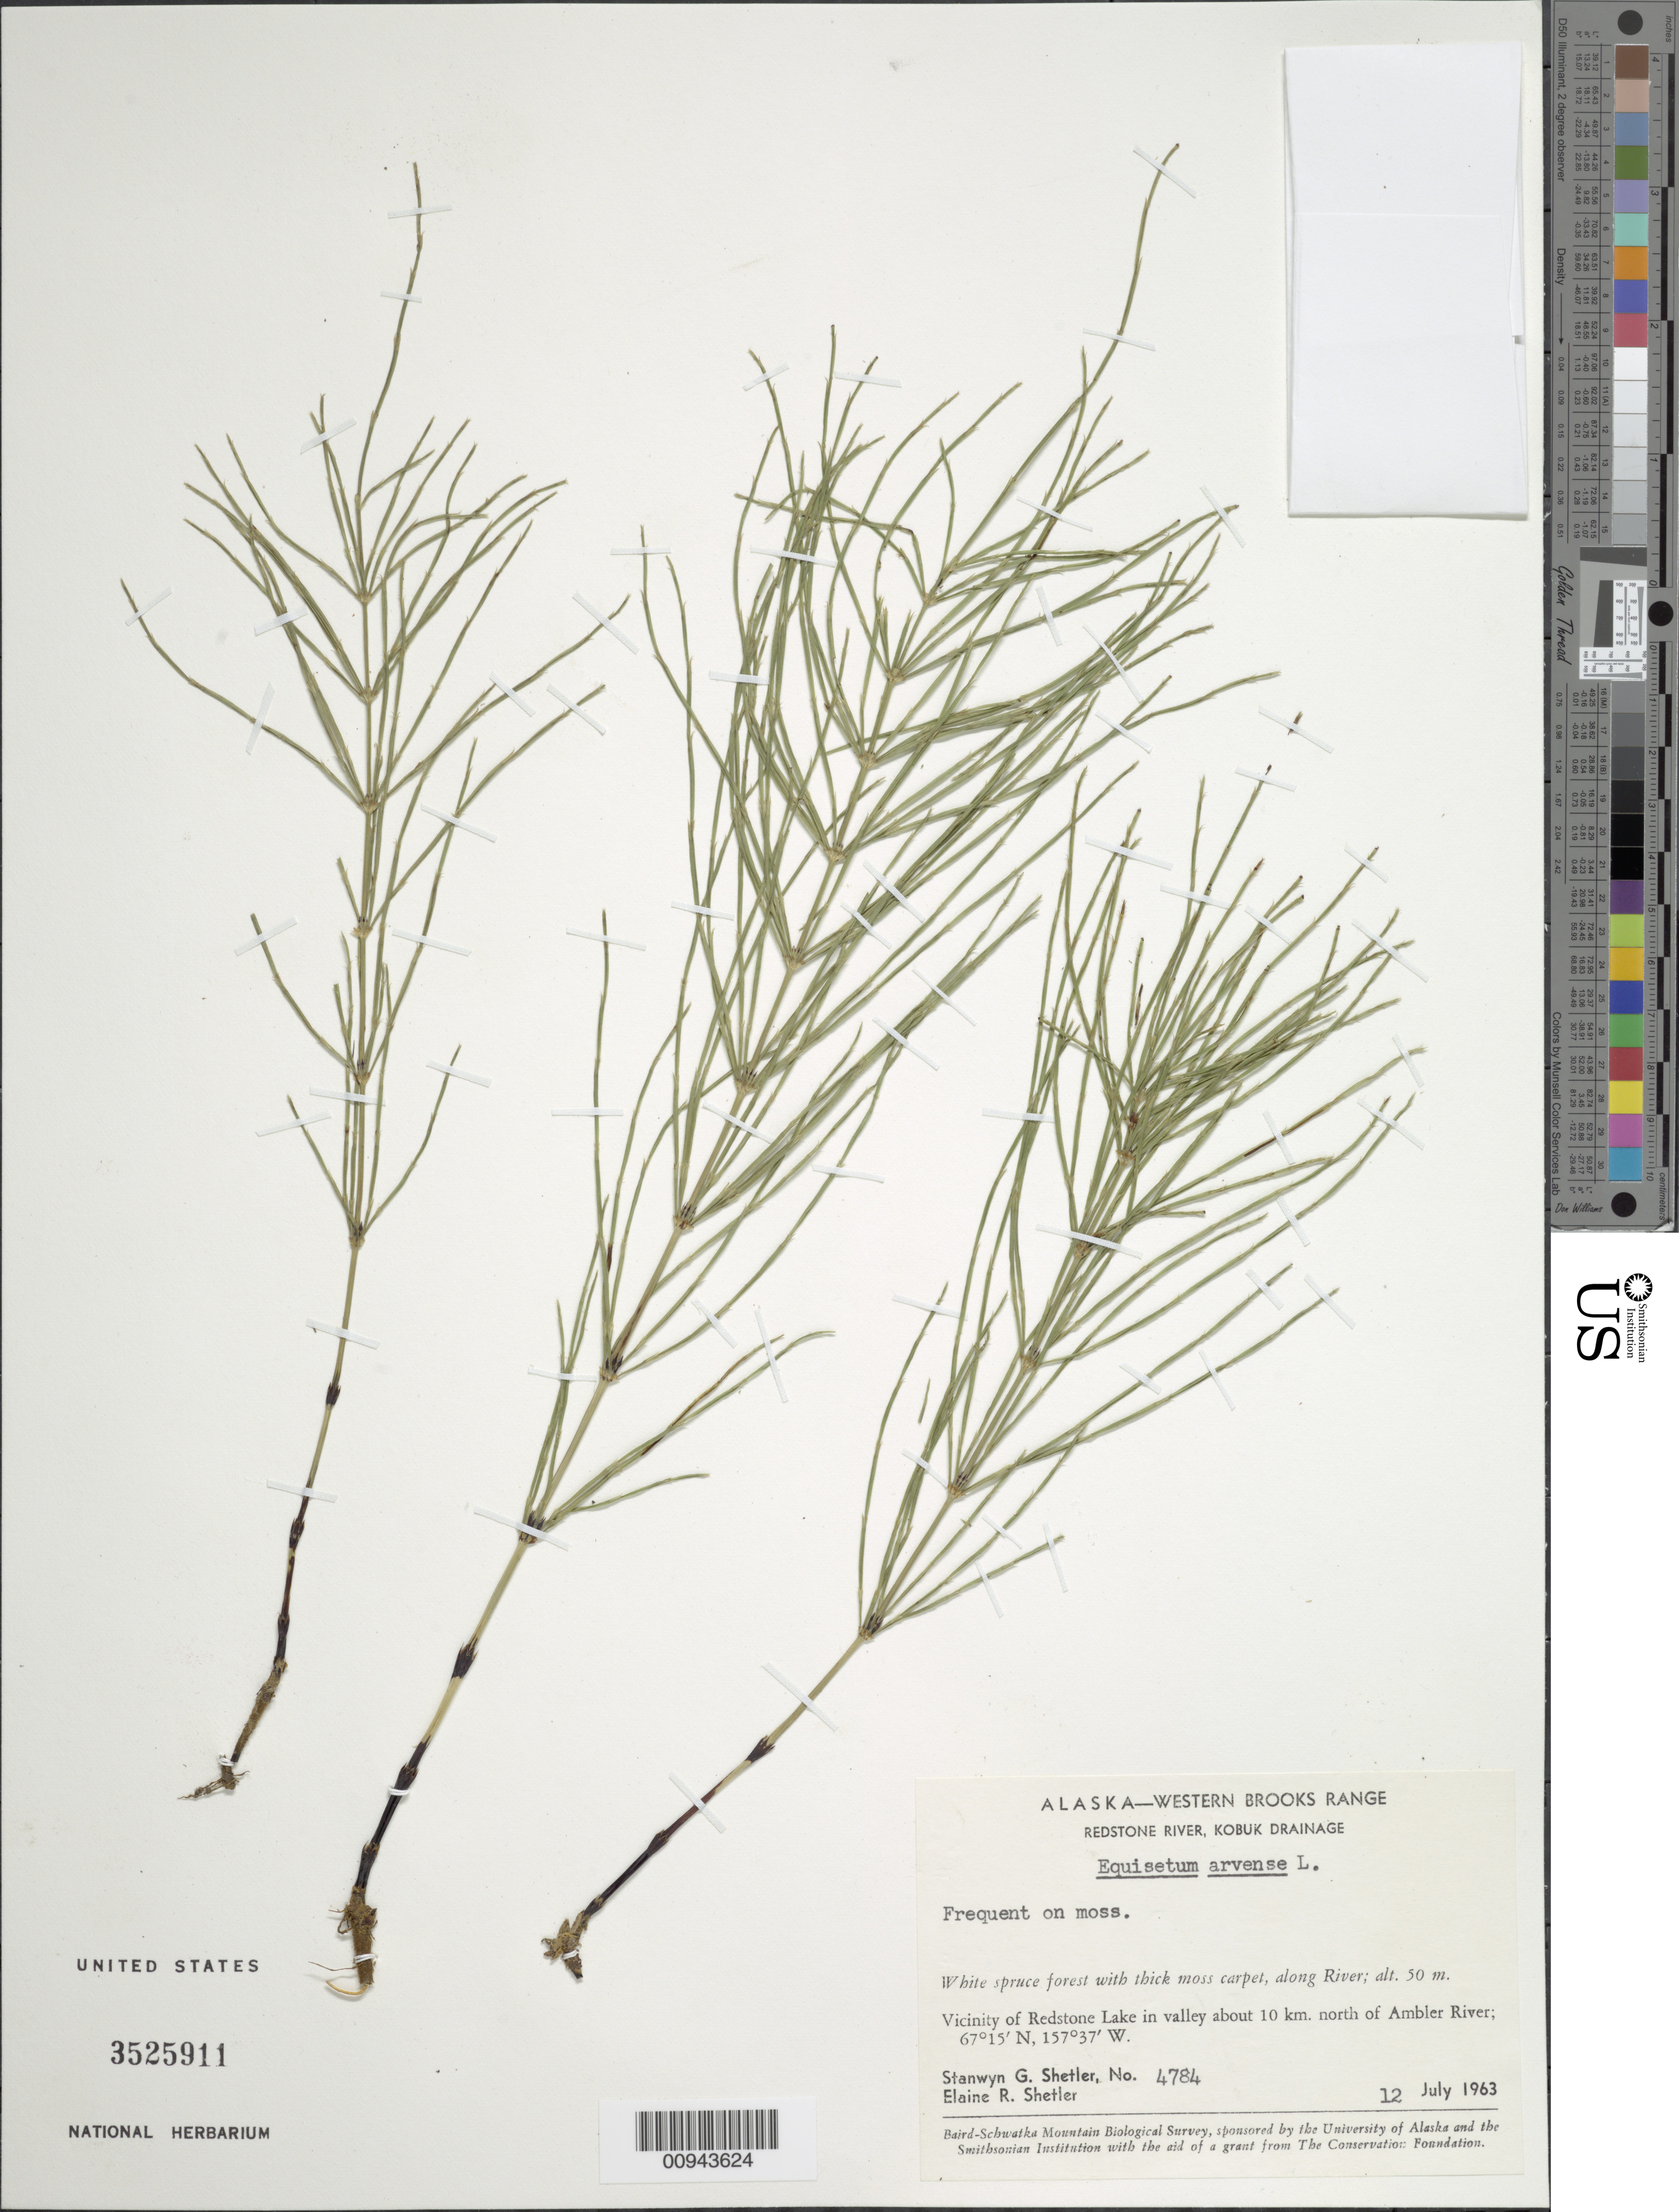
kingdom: Plantae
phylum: Tracheophyta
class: Polypodiopsida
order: Equisetales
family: Equisetaceae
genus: Equisetum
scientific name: Equisetum arvense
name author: L.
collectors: S. Shetler & E. R. Shetler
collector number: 4784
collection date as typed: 12 Jul 1963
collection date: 1963-07-12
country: United States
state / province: Alaska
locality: Vicinity of Redstone Lake in valley about 10 km. north of Ambler River. Western Brooks Range, Redstone River, Kobuk Drainage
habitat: White spruce forest with thick moss carpet, along River.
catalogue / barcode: US 3525911